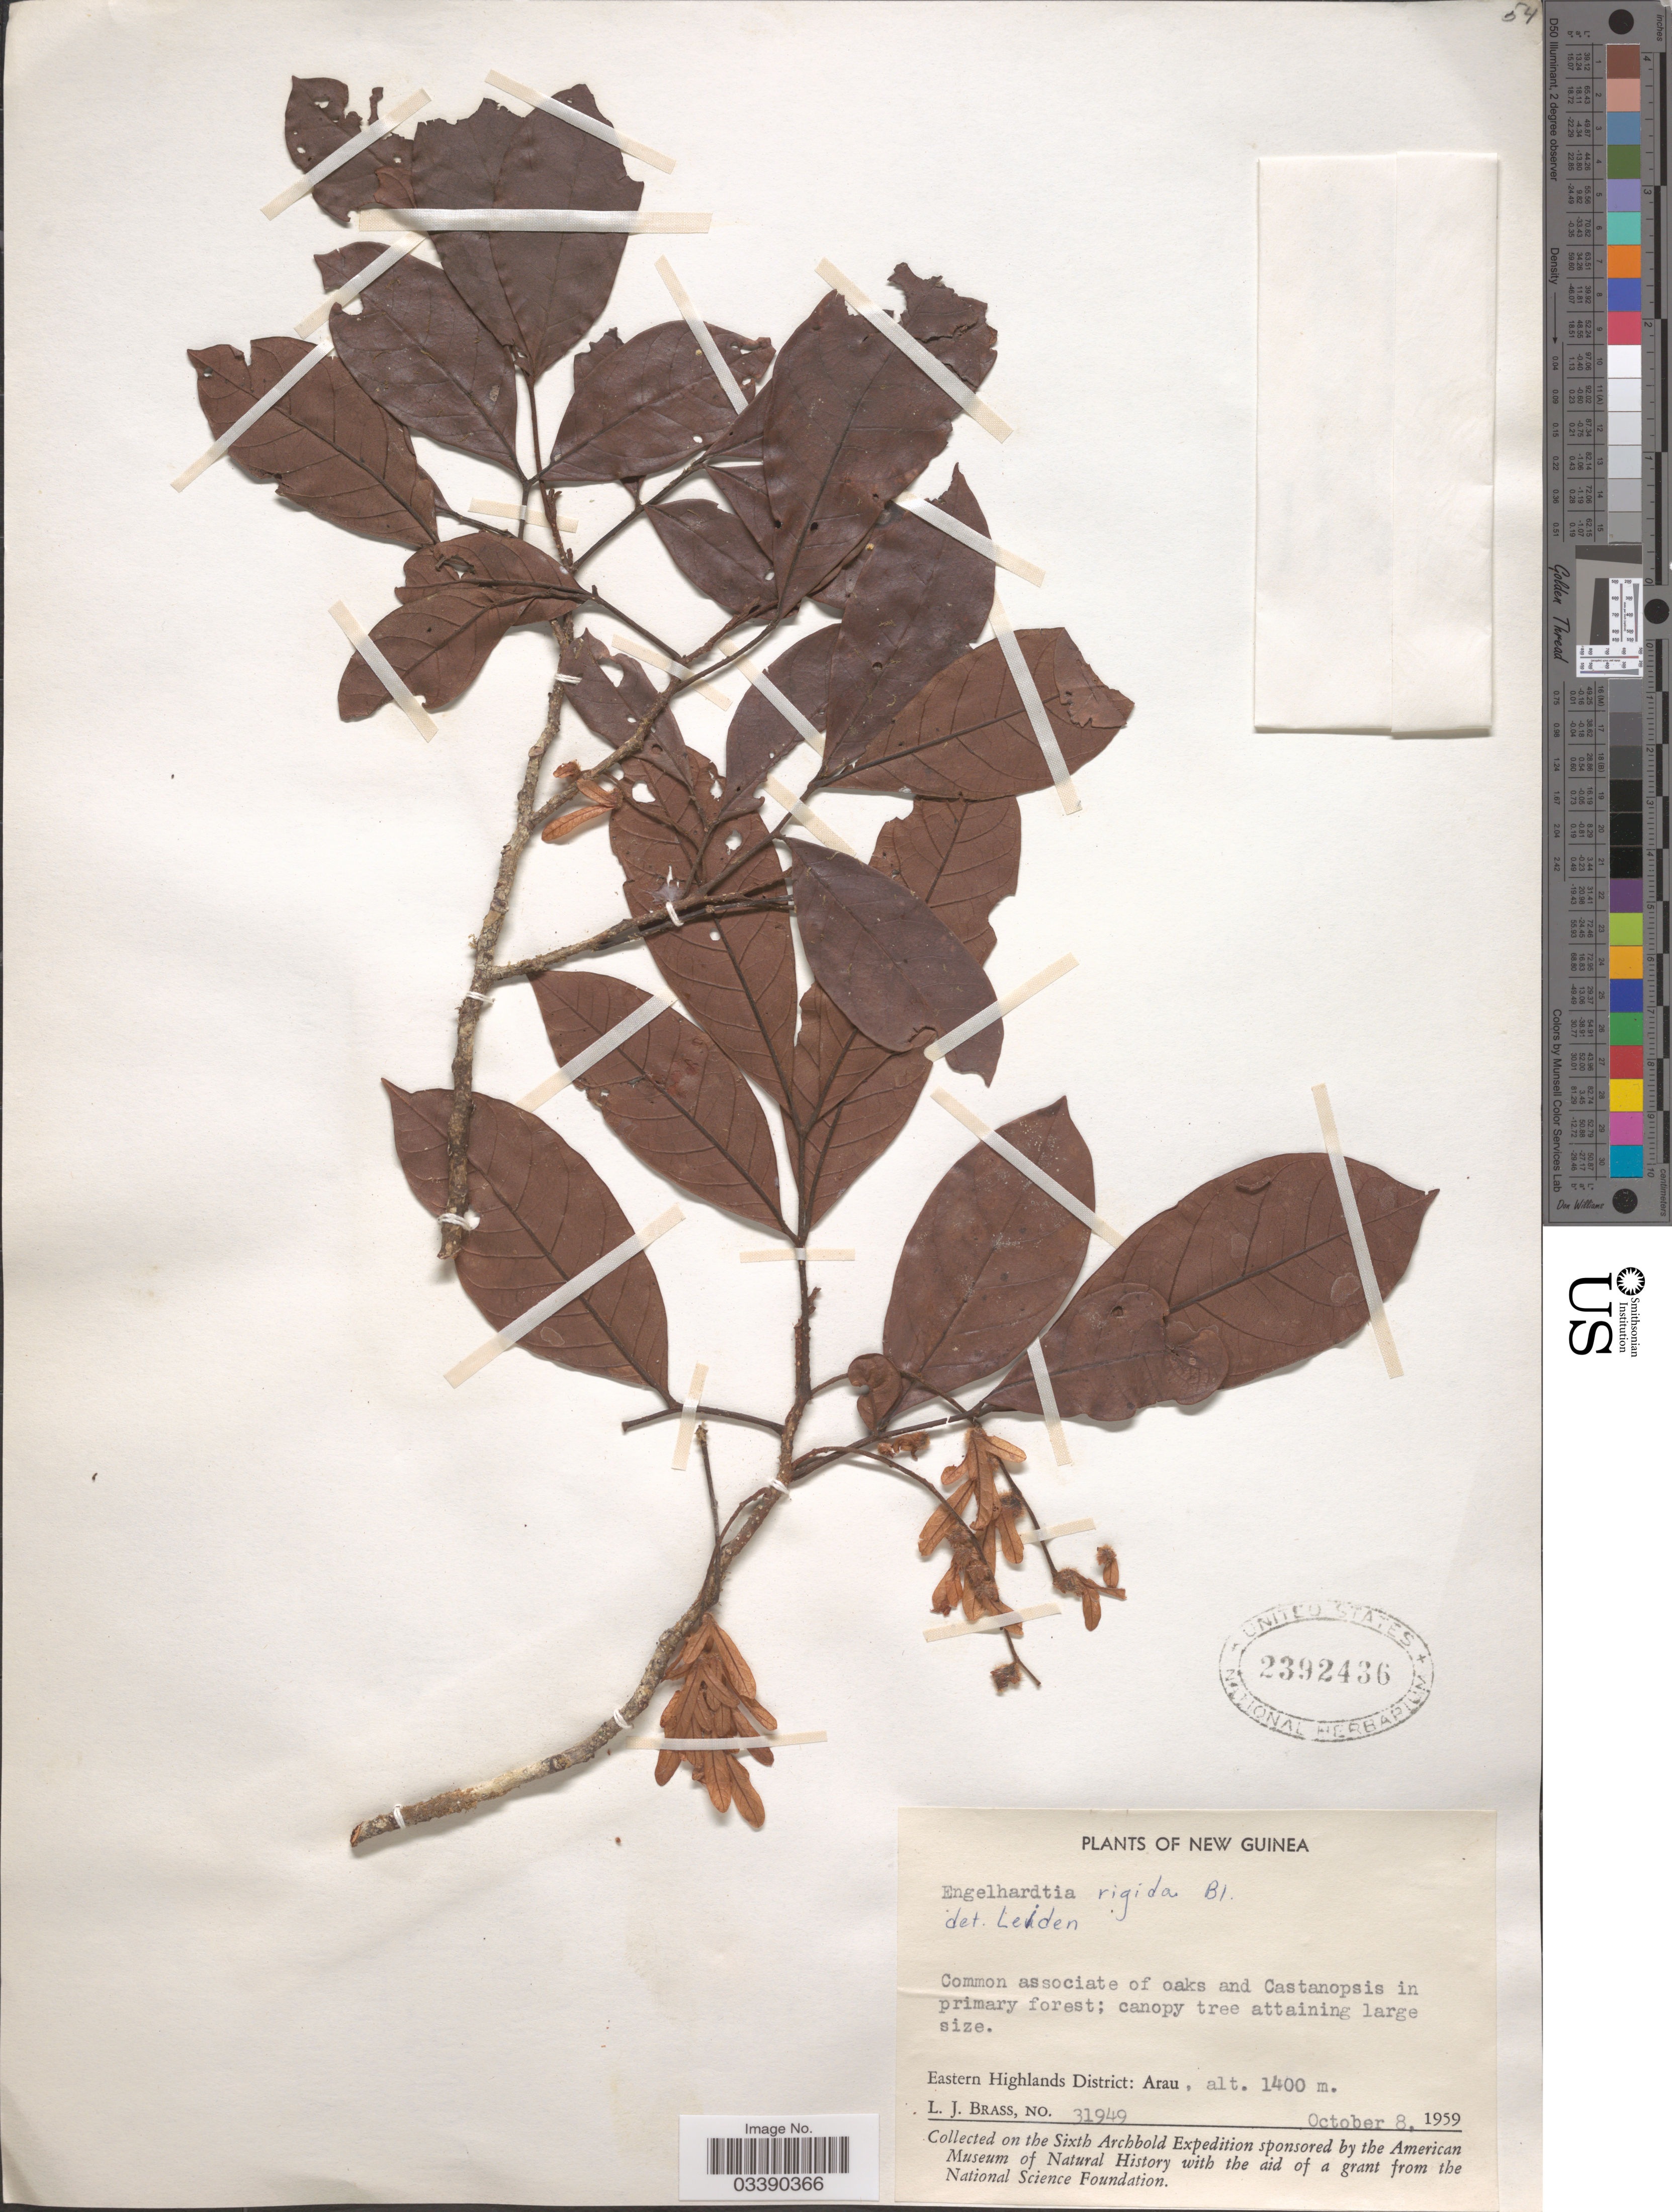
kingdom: Plantae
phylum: Tracheophyta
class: Magnoliopsida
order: Fagales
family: Juglandaceae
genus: Engelhardia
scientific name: Engelhardia rigida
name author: Blume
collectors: L. J. Brass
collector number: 31949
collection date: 1959-10-08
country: Papua New Guinea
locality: New Guinea. Eastern Highlands District: Arau.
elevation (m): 1400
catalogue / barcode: US 2392436